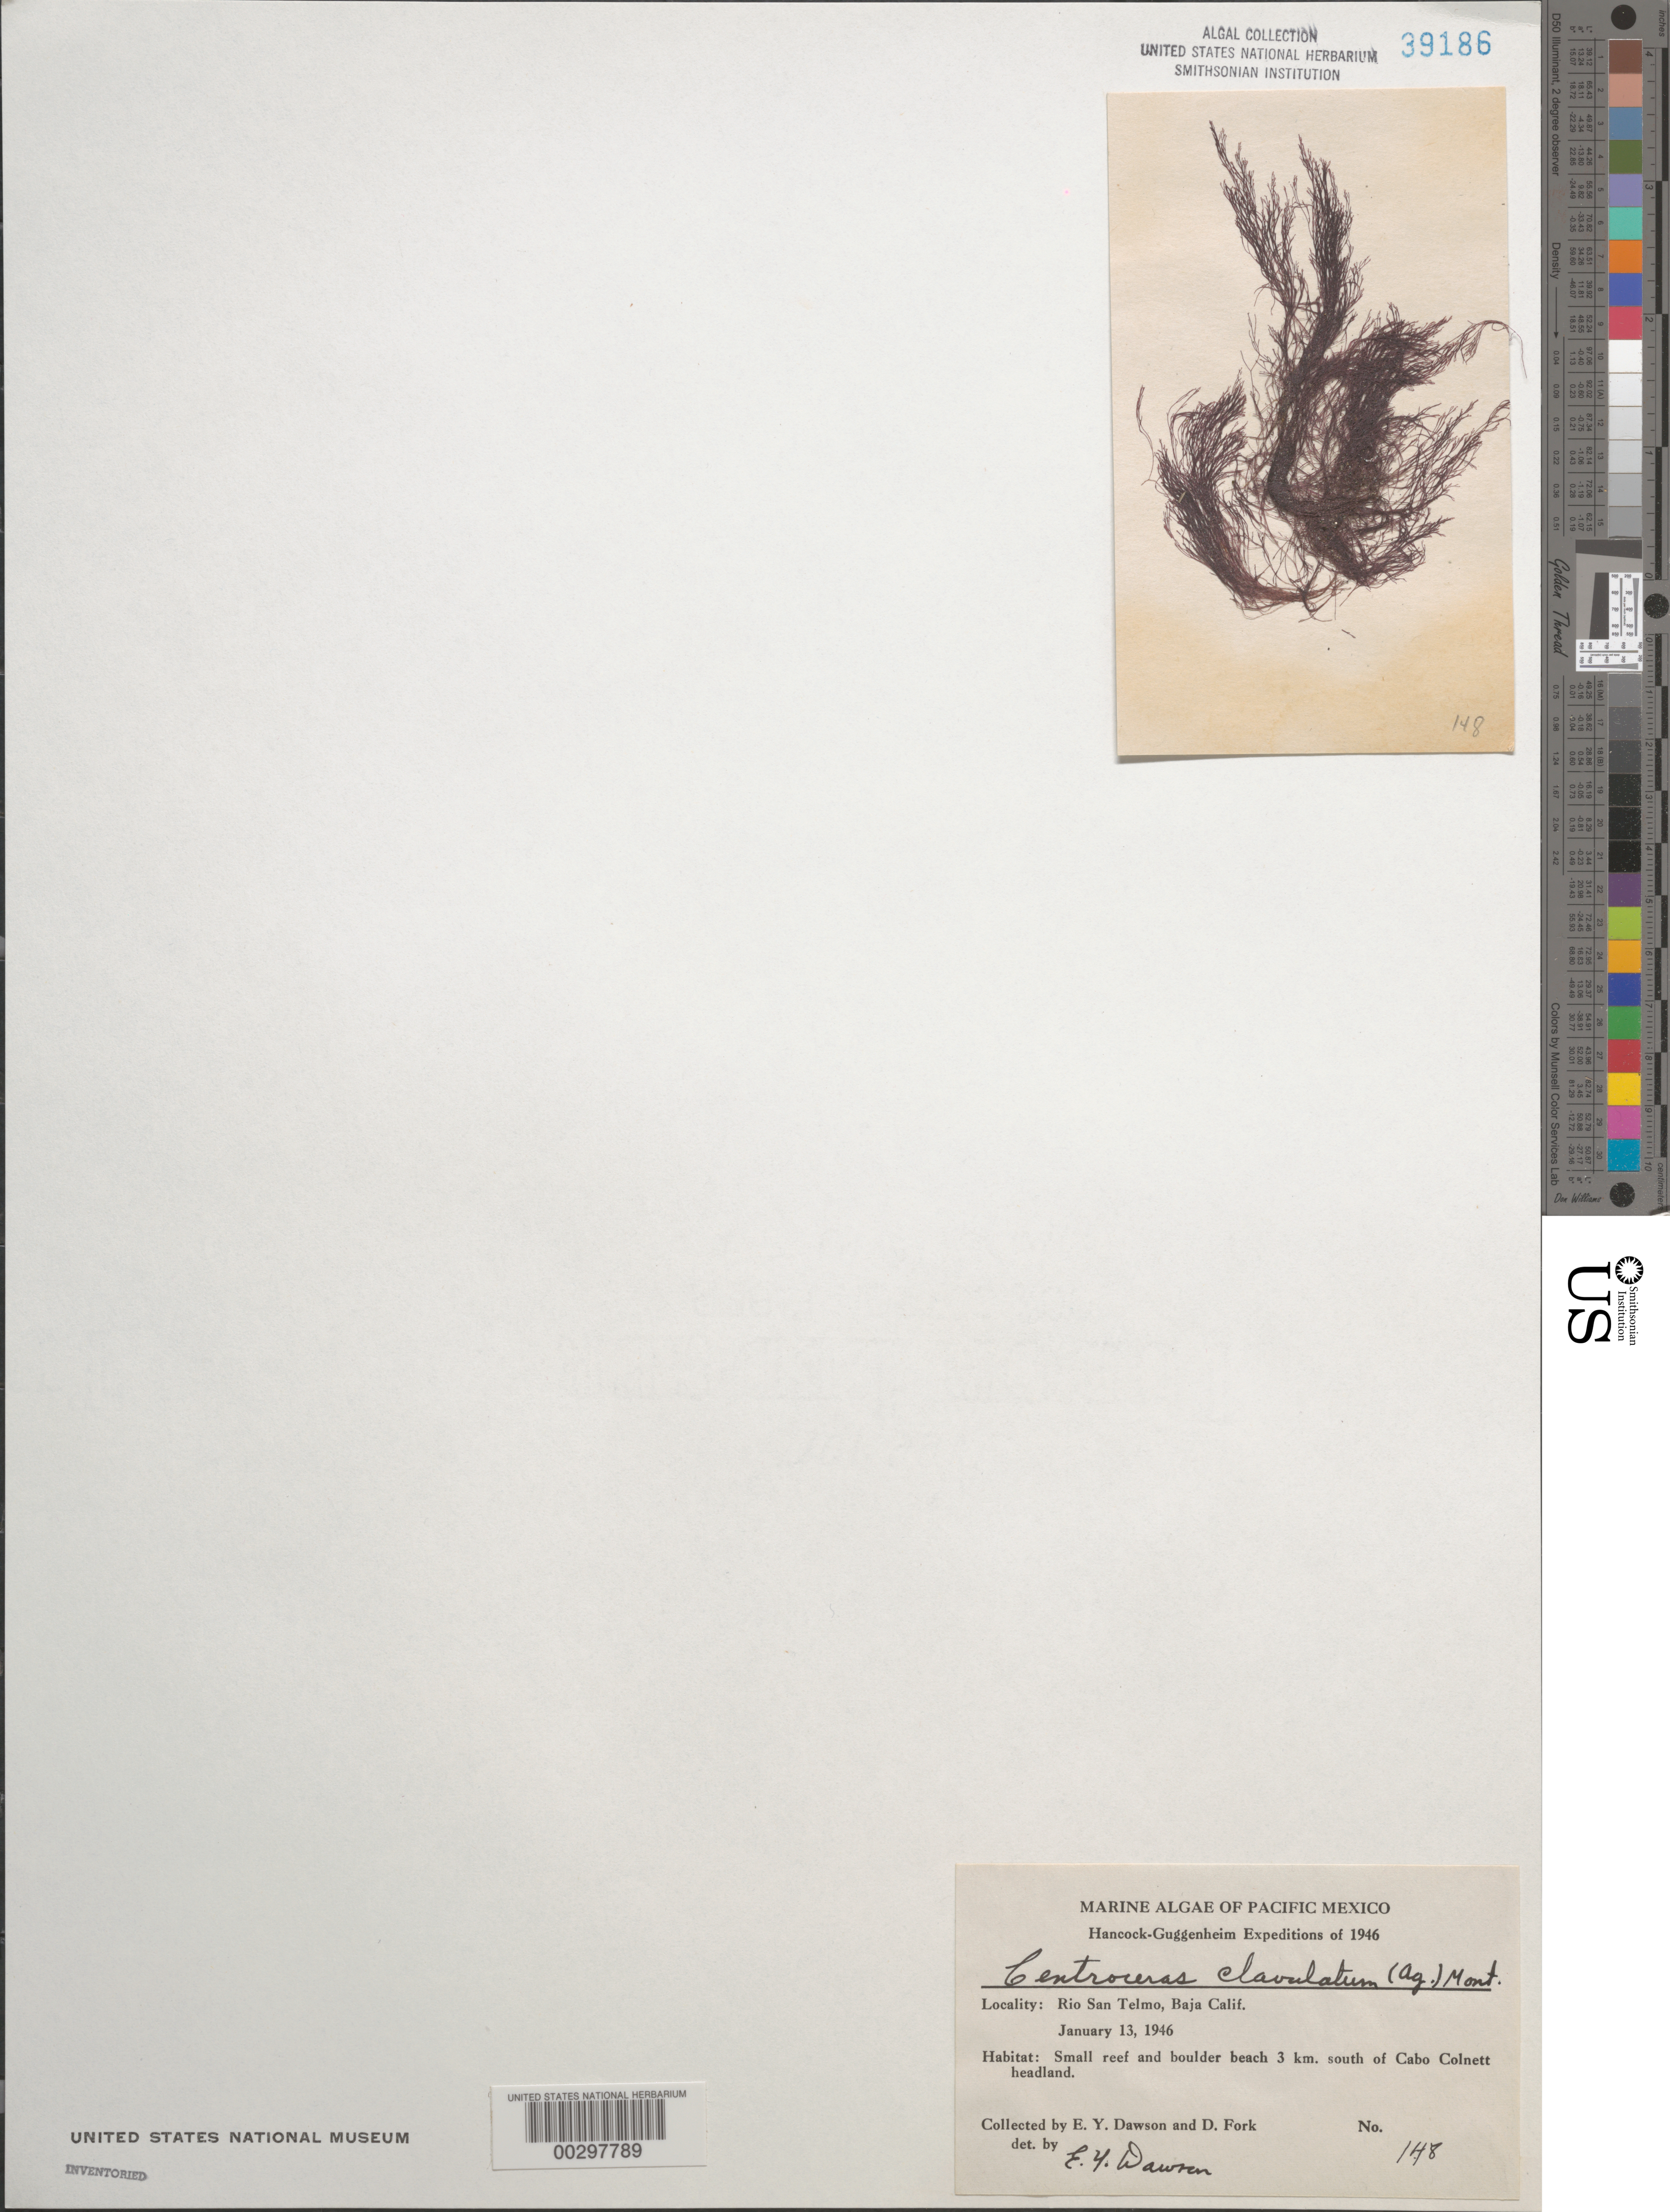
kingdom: Plantae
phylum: Rhodophyta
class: Florideophyceae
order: Ceramiales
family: Ceramiaceae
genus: Centroceras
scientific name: Centroceras clavulatum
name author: (C. Agardh) Mont.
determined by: Dawson, E. Y.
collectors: E. Y. Dawson & D. Fork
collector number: EYD 148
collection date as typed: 13 Jan 1946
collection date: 1946-01-13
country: Mexico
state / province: Baja California Norte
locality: Rio San Telmo, 3 km south of Cabo Colnett headland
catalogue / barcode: US 39186